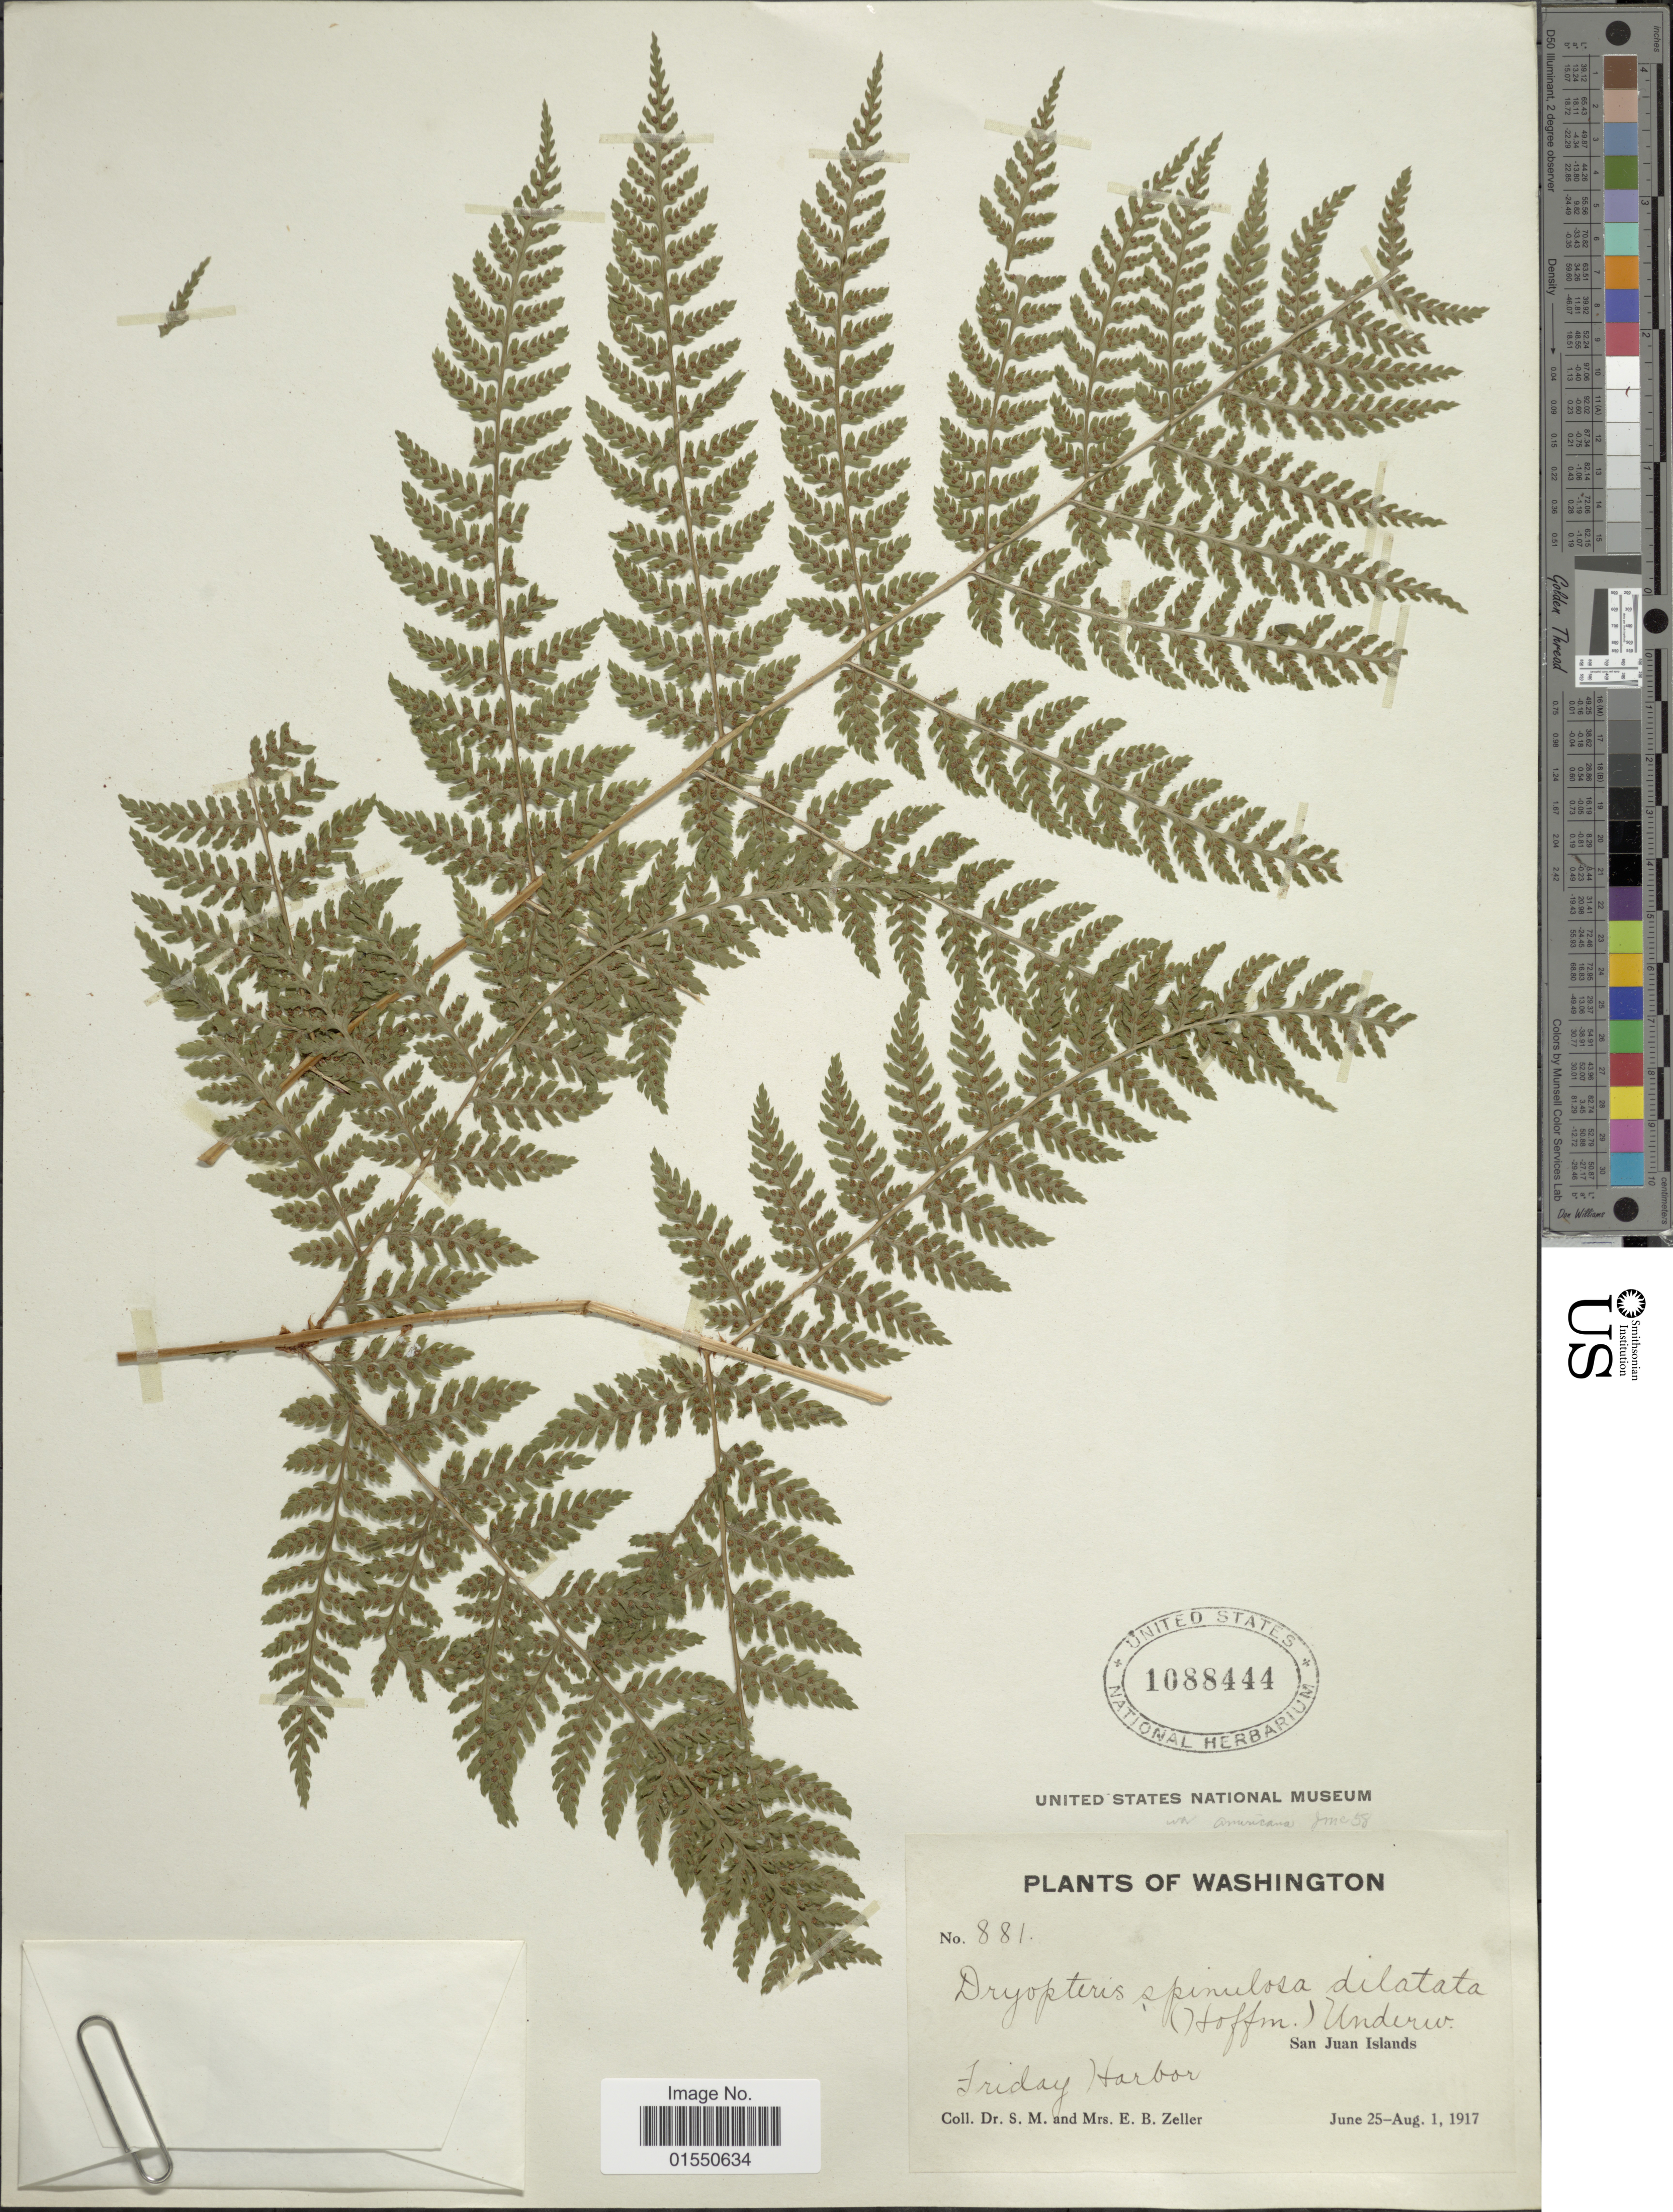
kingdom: Plantae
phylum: Tracheophyta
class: Polypodiopsida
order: Polypodiales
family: Dryopteridaceae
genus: Dryopteris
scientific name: Dryopteris expansa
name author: (C. Presl) Fraser-Jenk. & Jermy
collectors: S. Zeller & E. Zeller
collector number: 881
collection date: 1917-06-25/1917-08-01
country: United States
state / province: Washington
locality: San Juan Islands, Friday Harbor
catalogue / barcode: US 1088444